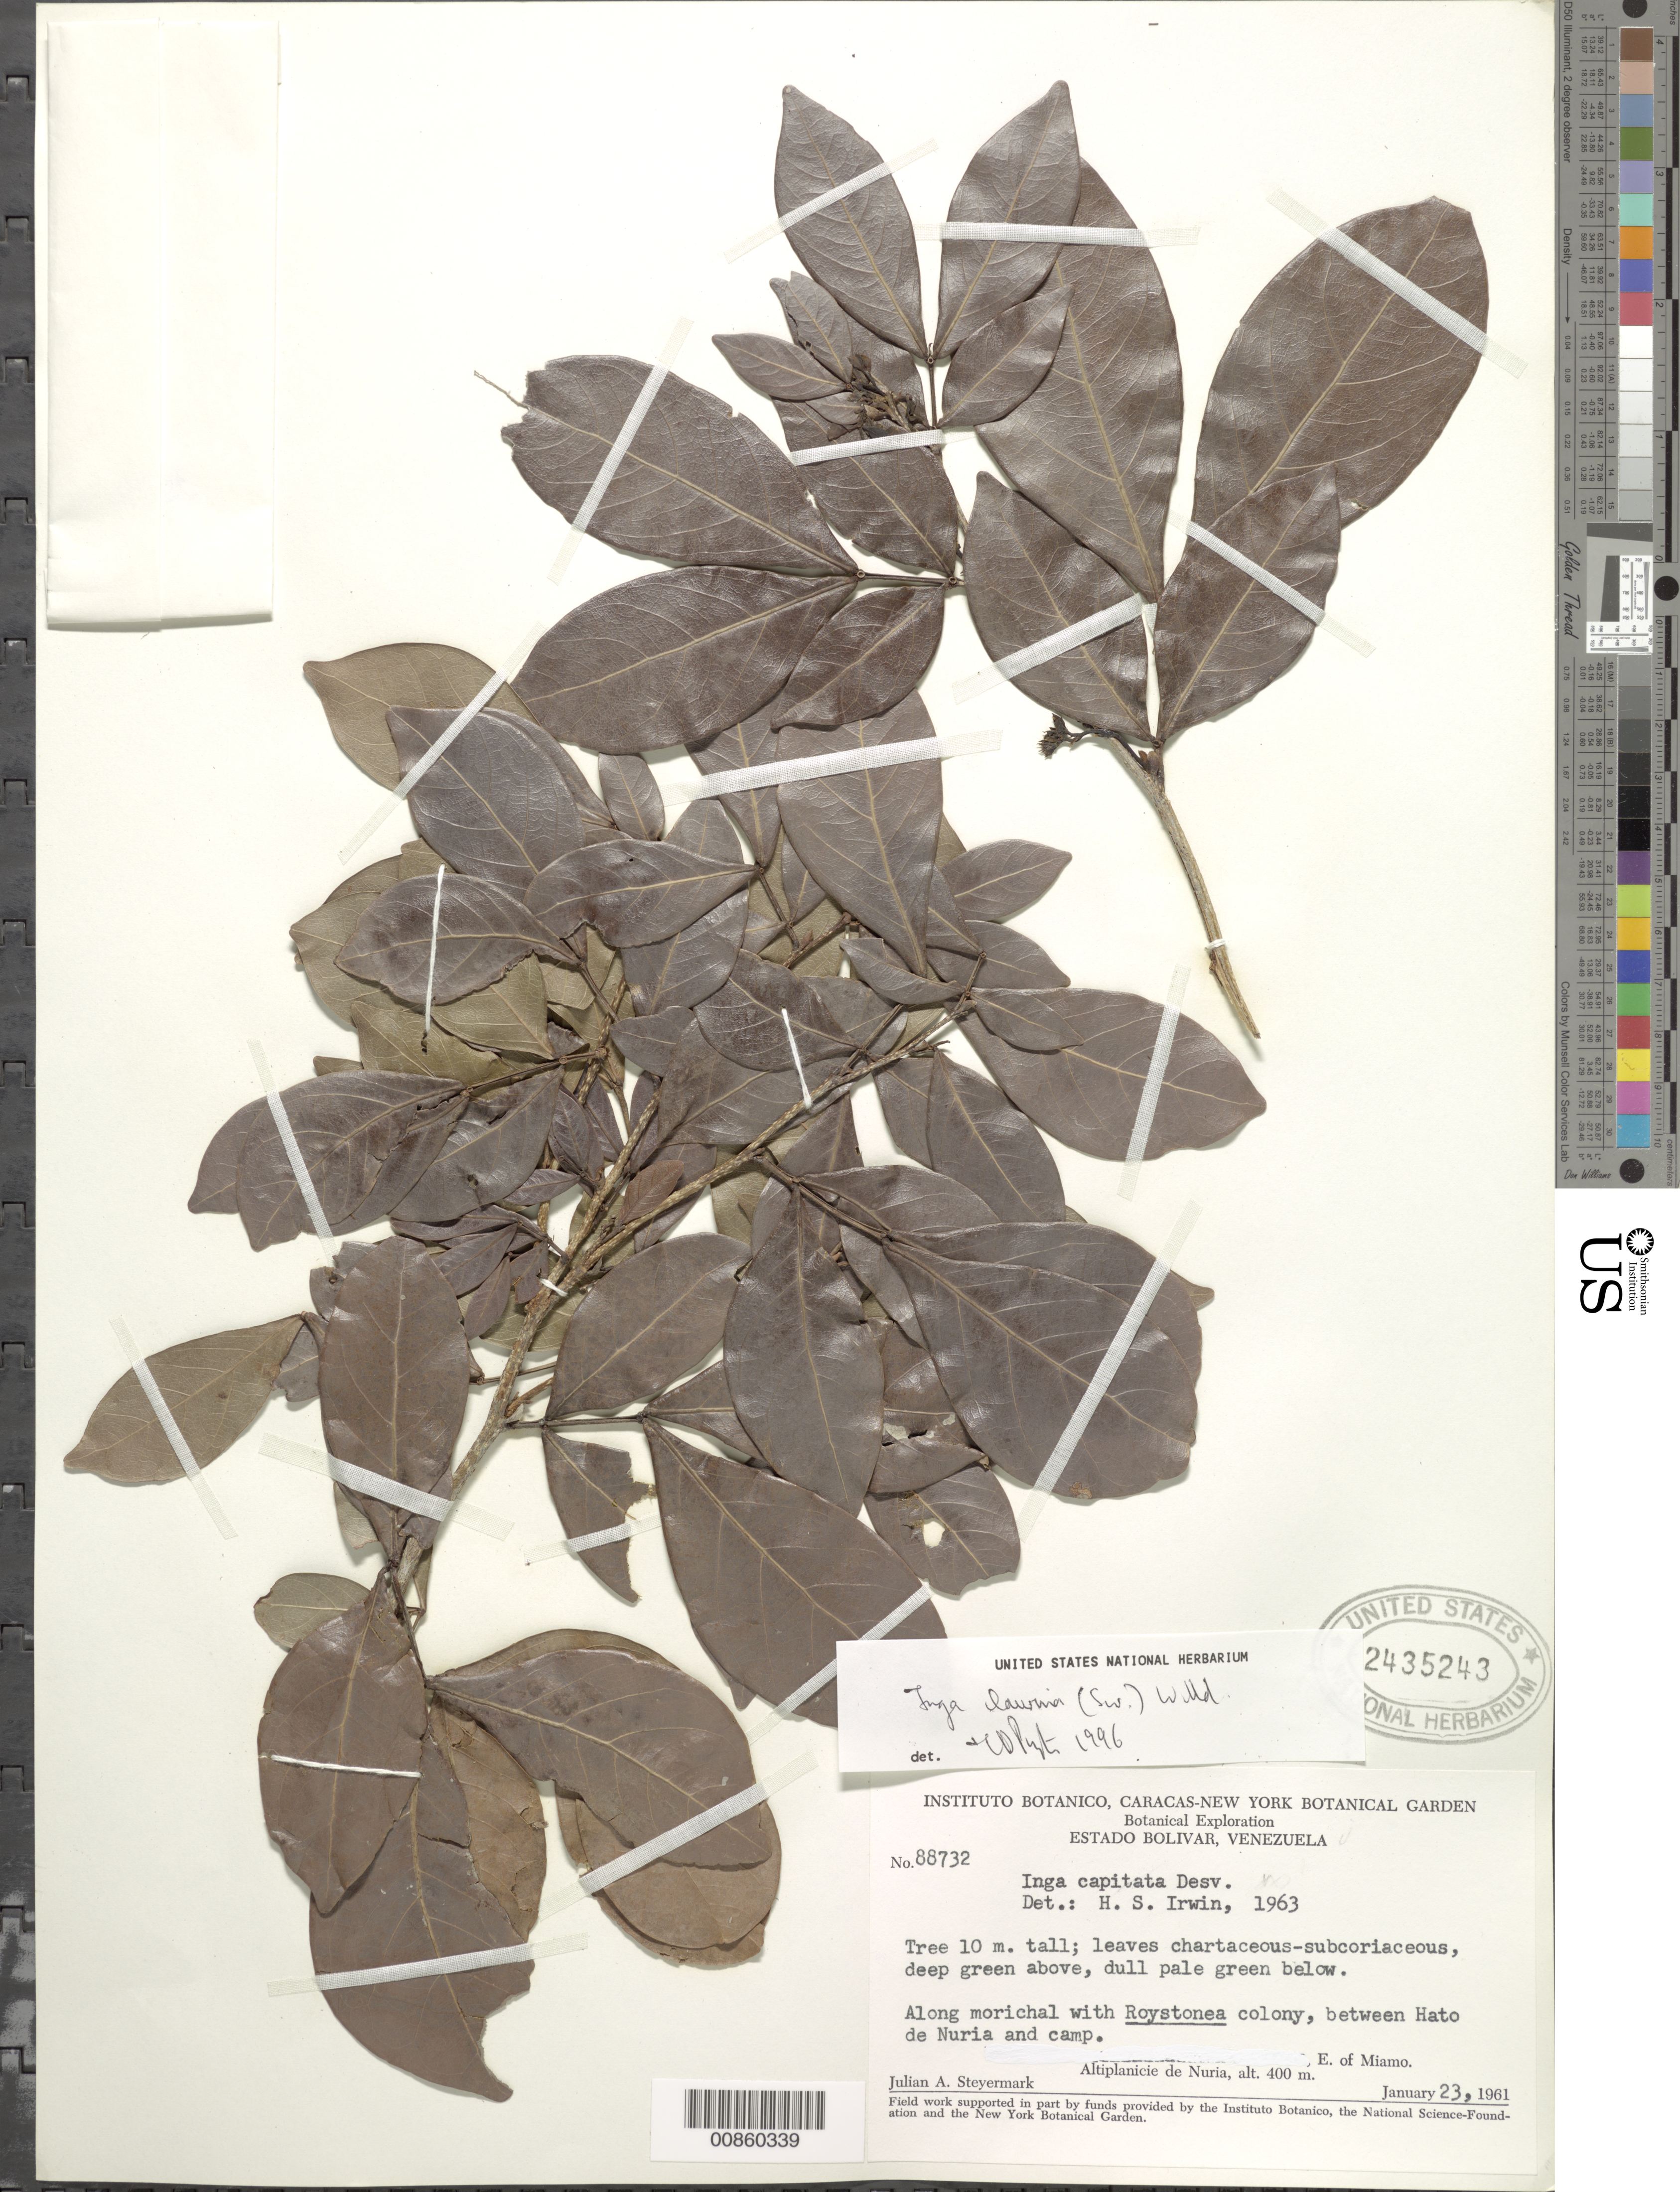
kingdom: Plantae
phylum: Tracheophyta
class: Magnoliopsida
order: Fabales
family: Fabaceae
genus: Inga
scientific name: Inga laurina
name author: (Sw.) Willd.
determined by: Pennington, T. D., (K)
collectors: J. Steyermark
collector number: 88732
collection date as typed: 23-Jan-61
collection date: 1961-01-23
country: Venezuela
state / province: Bolívar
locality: Altiplanicie de Nuria, E of Miamo, between Hato de Nuria and camp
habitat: Along morichal with Roystonea colony.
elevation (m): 400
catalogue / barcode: US 2435243